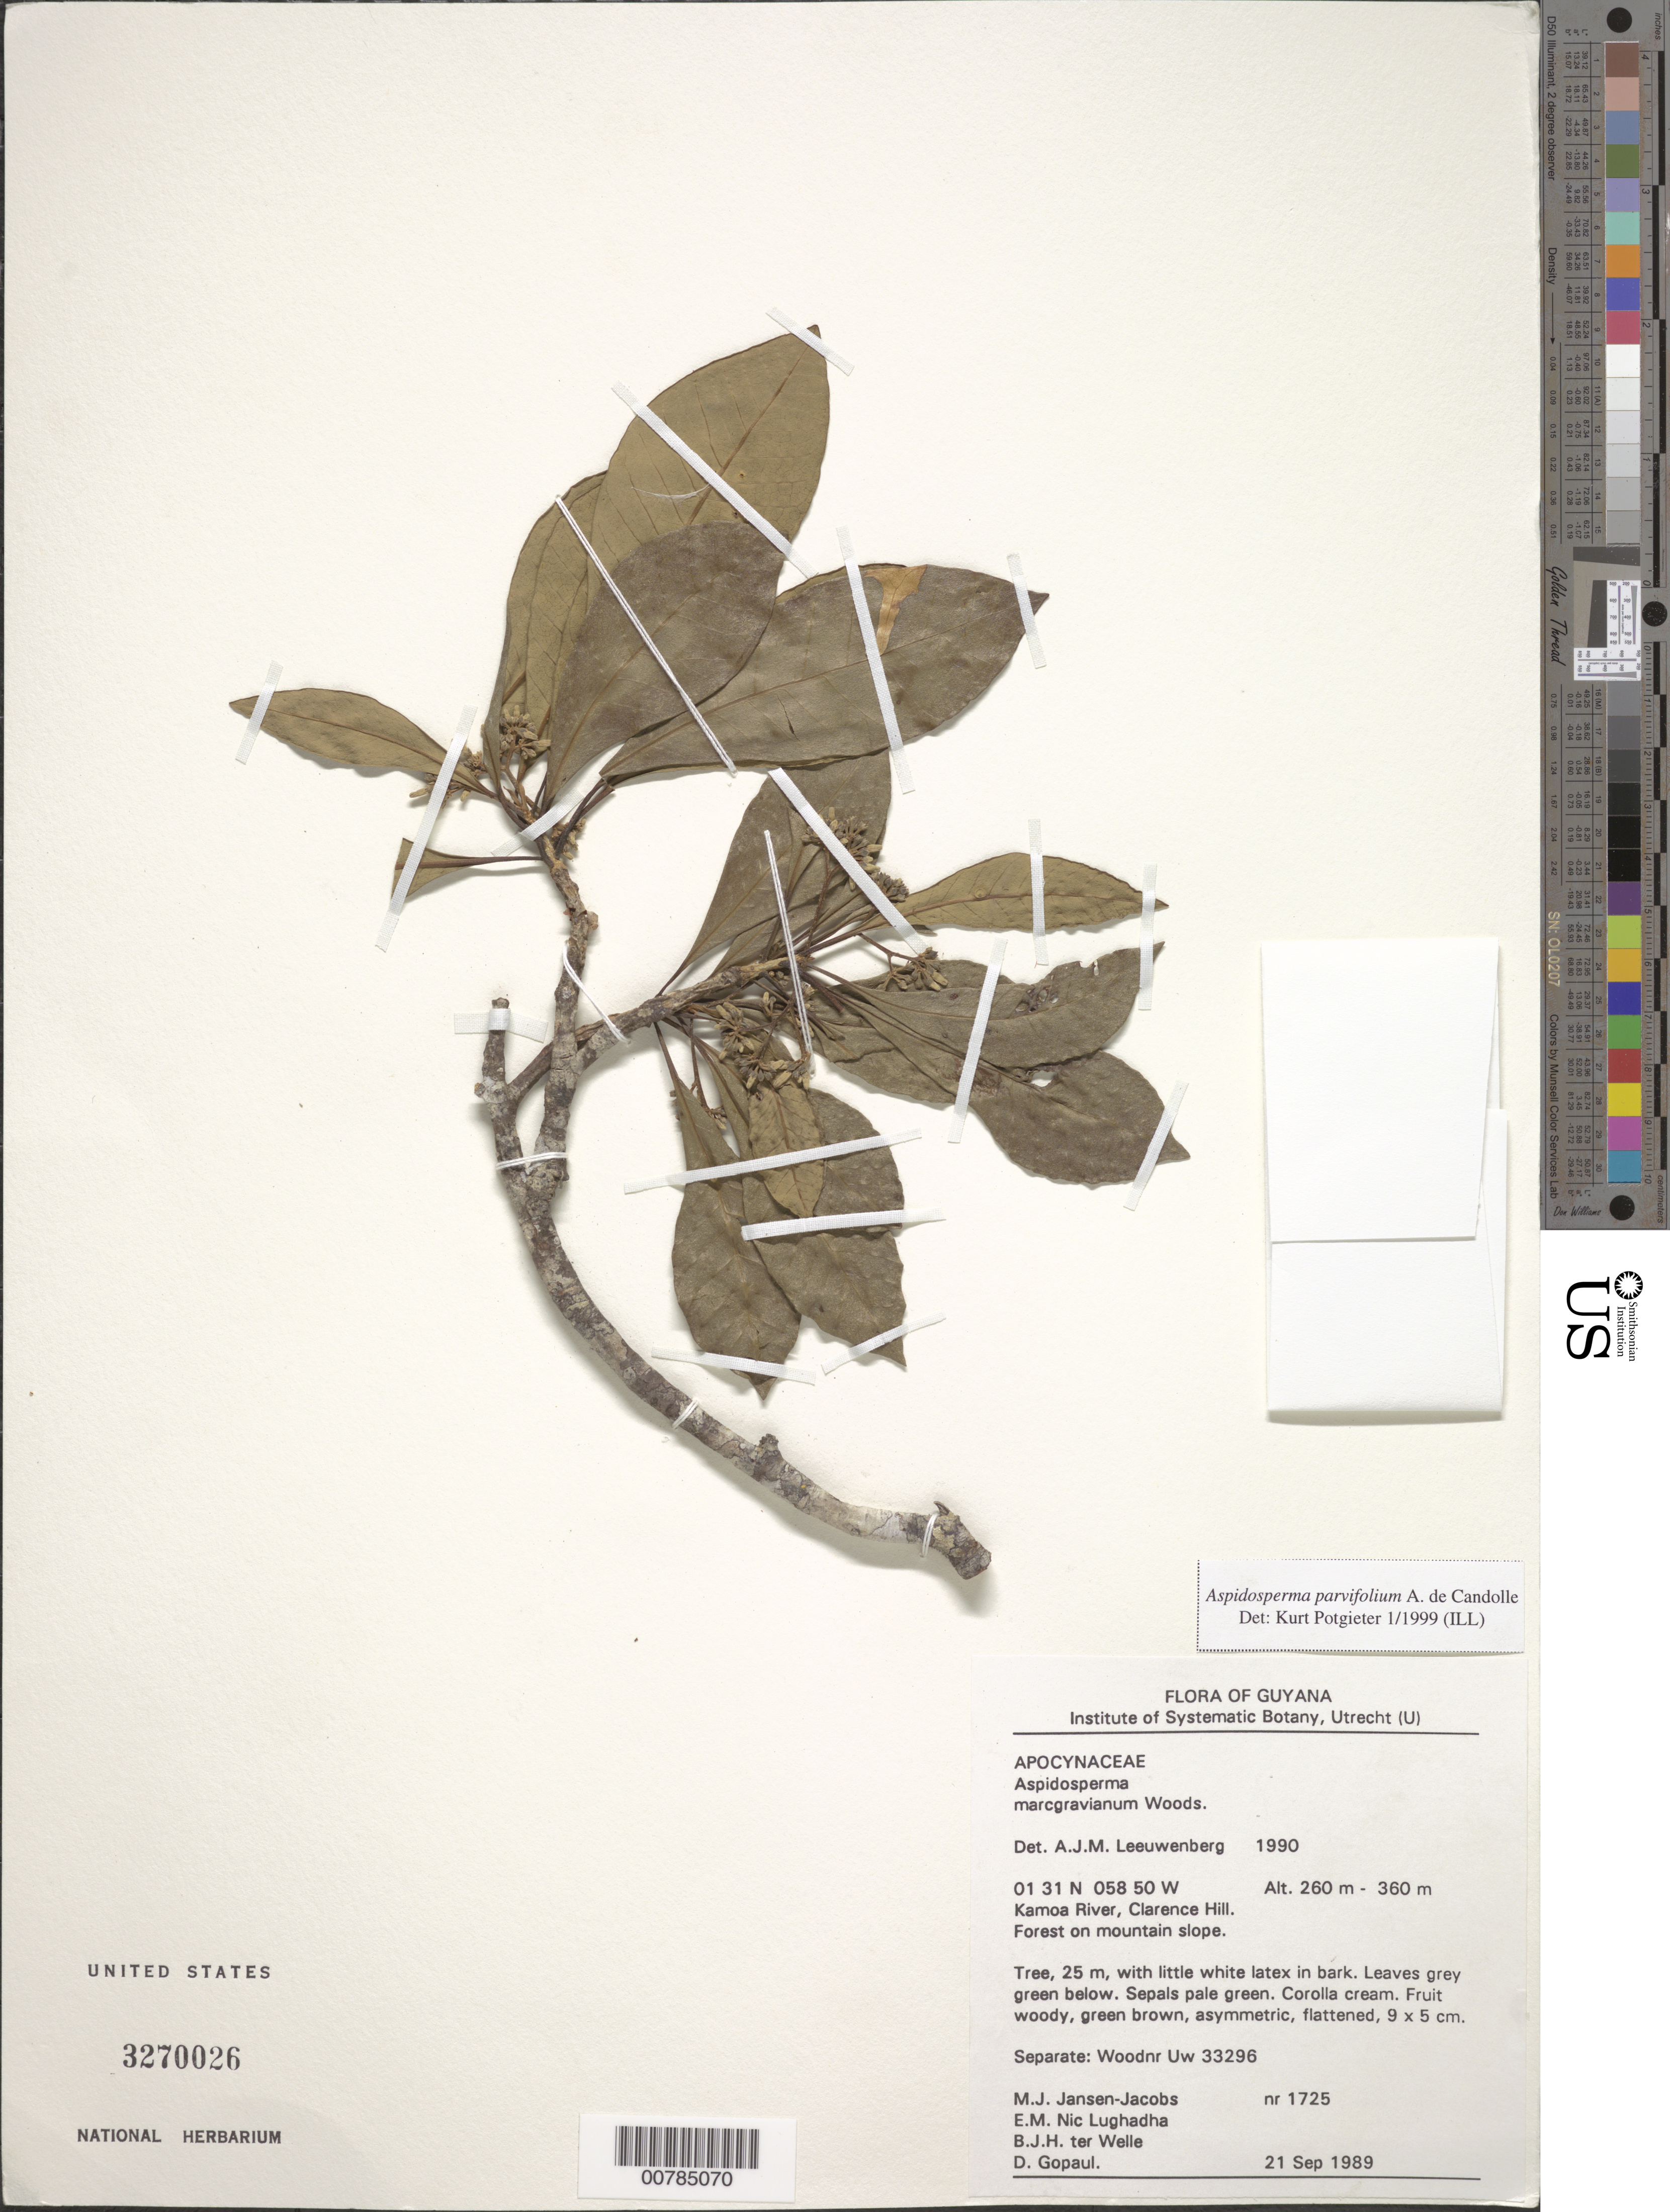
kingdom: Plantae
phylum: Tracheophyta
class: Magnoliopsida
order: Gentianales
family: Apocynaceae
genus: Aspidosperma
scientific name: Aspidosperma parvifolium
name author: A. DC.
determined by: Potgieter, K.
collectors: M. J. Jansen-Jacobs, E. Nic Lughadha, B. Welle & D. Gopaul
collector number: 1725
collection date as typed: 21-Sep-89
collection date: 1989-09-21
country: Guyana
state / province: U. Takutu-U. Essequibo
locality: Clarence Hill, Kamoa River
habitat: Forest on mountain slopes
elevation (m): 260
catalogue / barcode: US 3270026